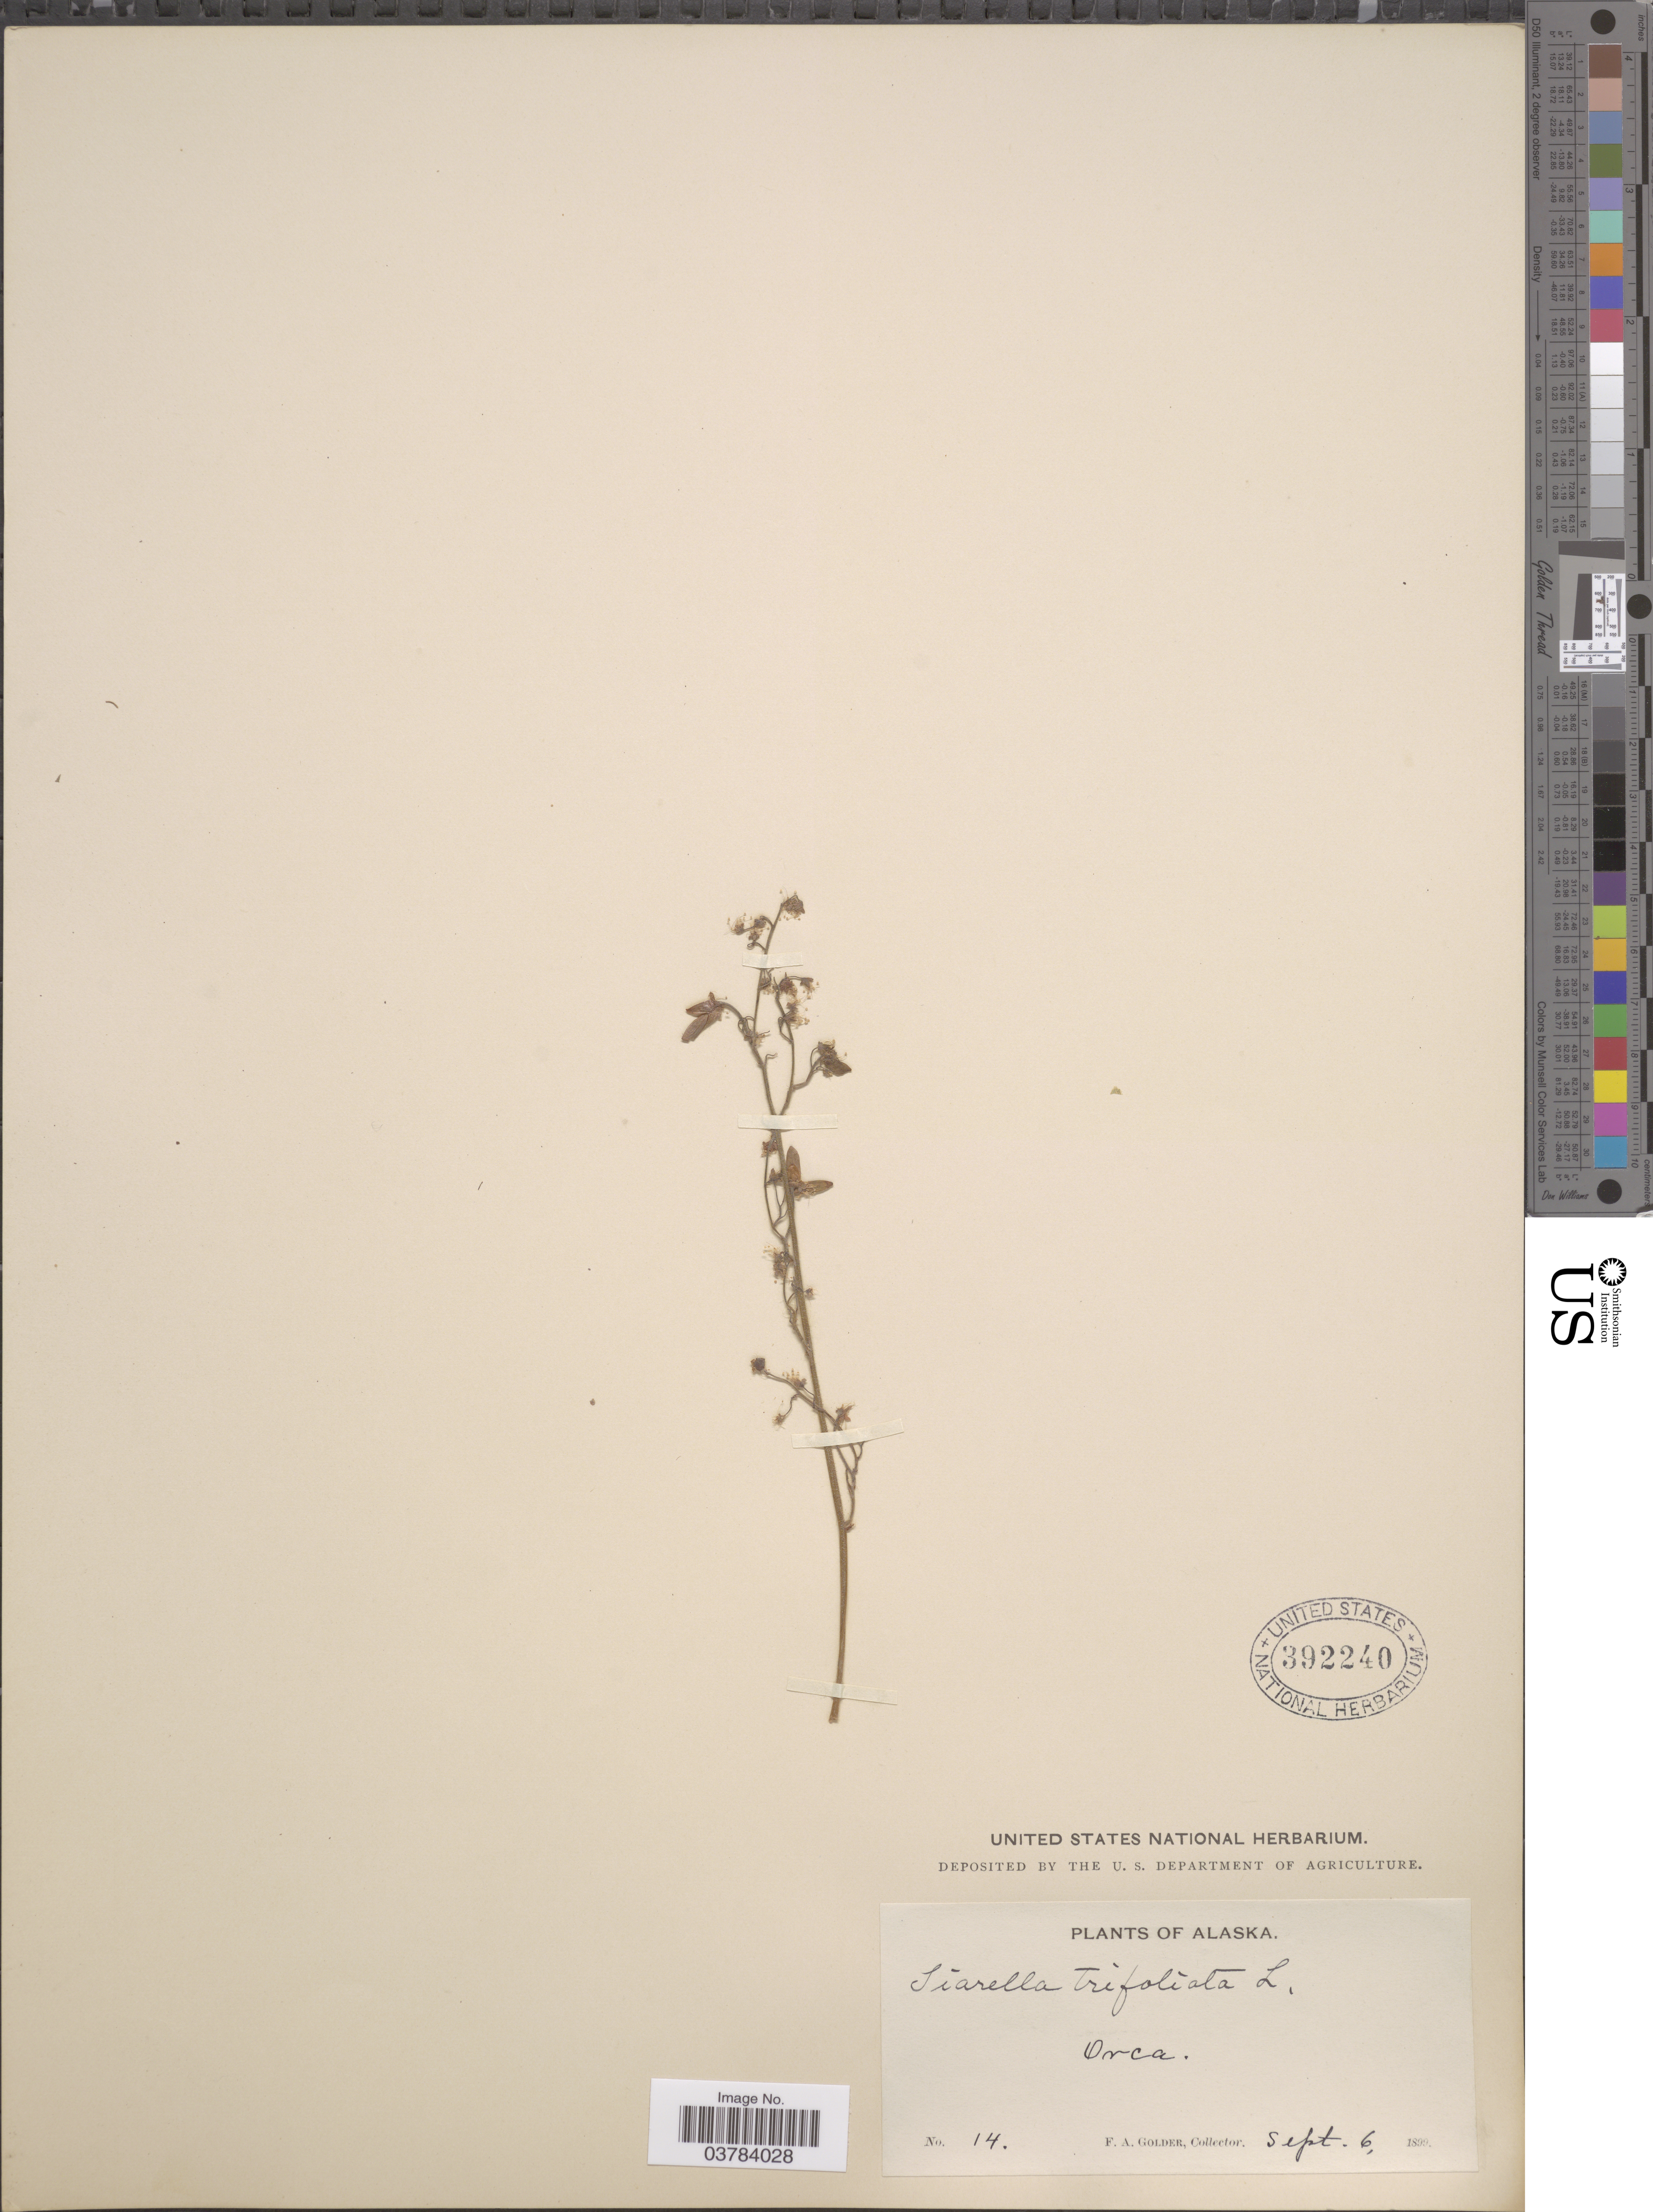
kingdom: Plantae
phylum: Tracheophyta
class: Magnoliopsida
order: Saxifragales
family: Saxifragaceae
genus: Tiarella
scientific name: Tiarella trifoliata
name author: L.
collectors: F. Golder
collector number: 14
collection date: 1899-09-06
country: United States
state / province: Alaska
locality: Orca.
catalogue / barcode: US 392240